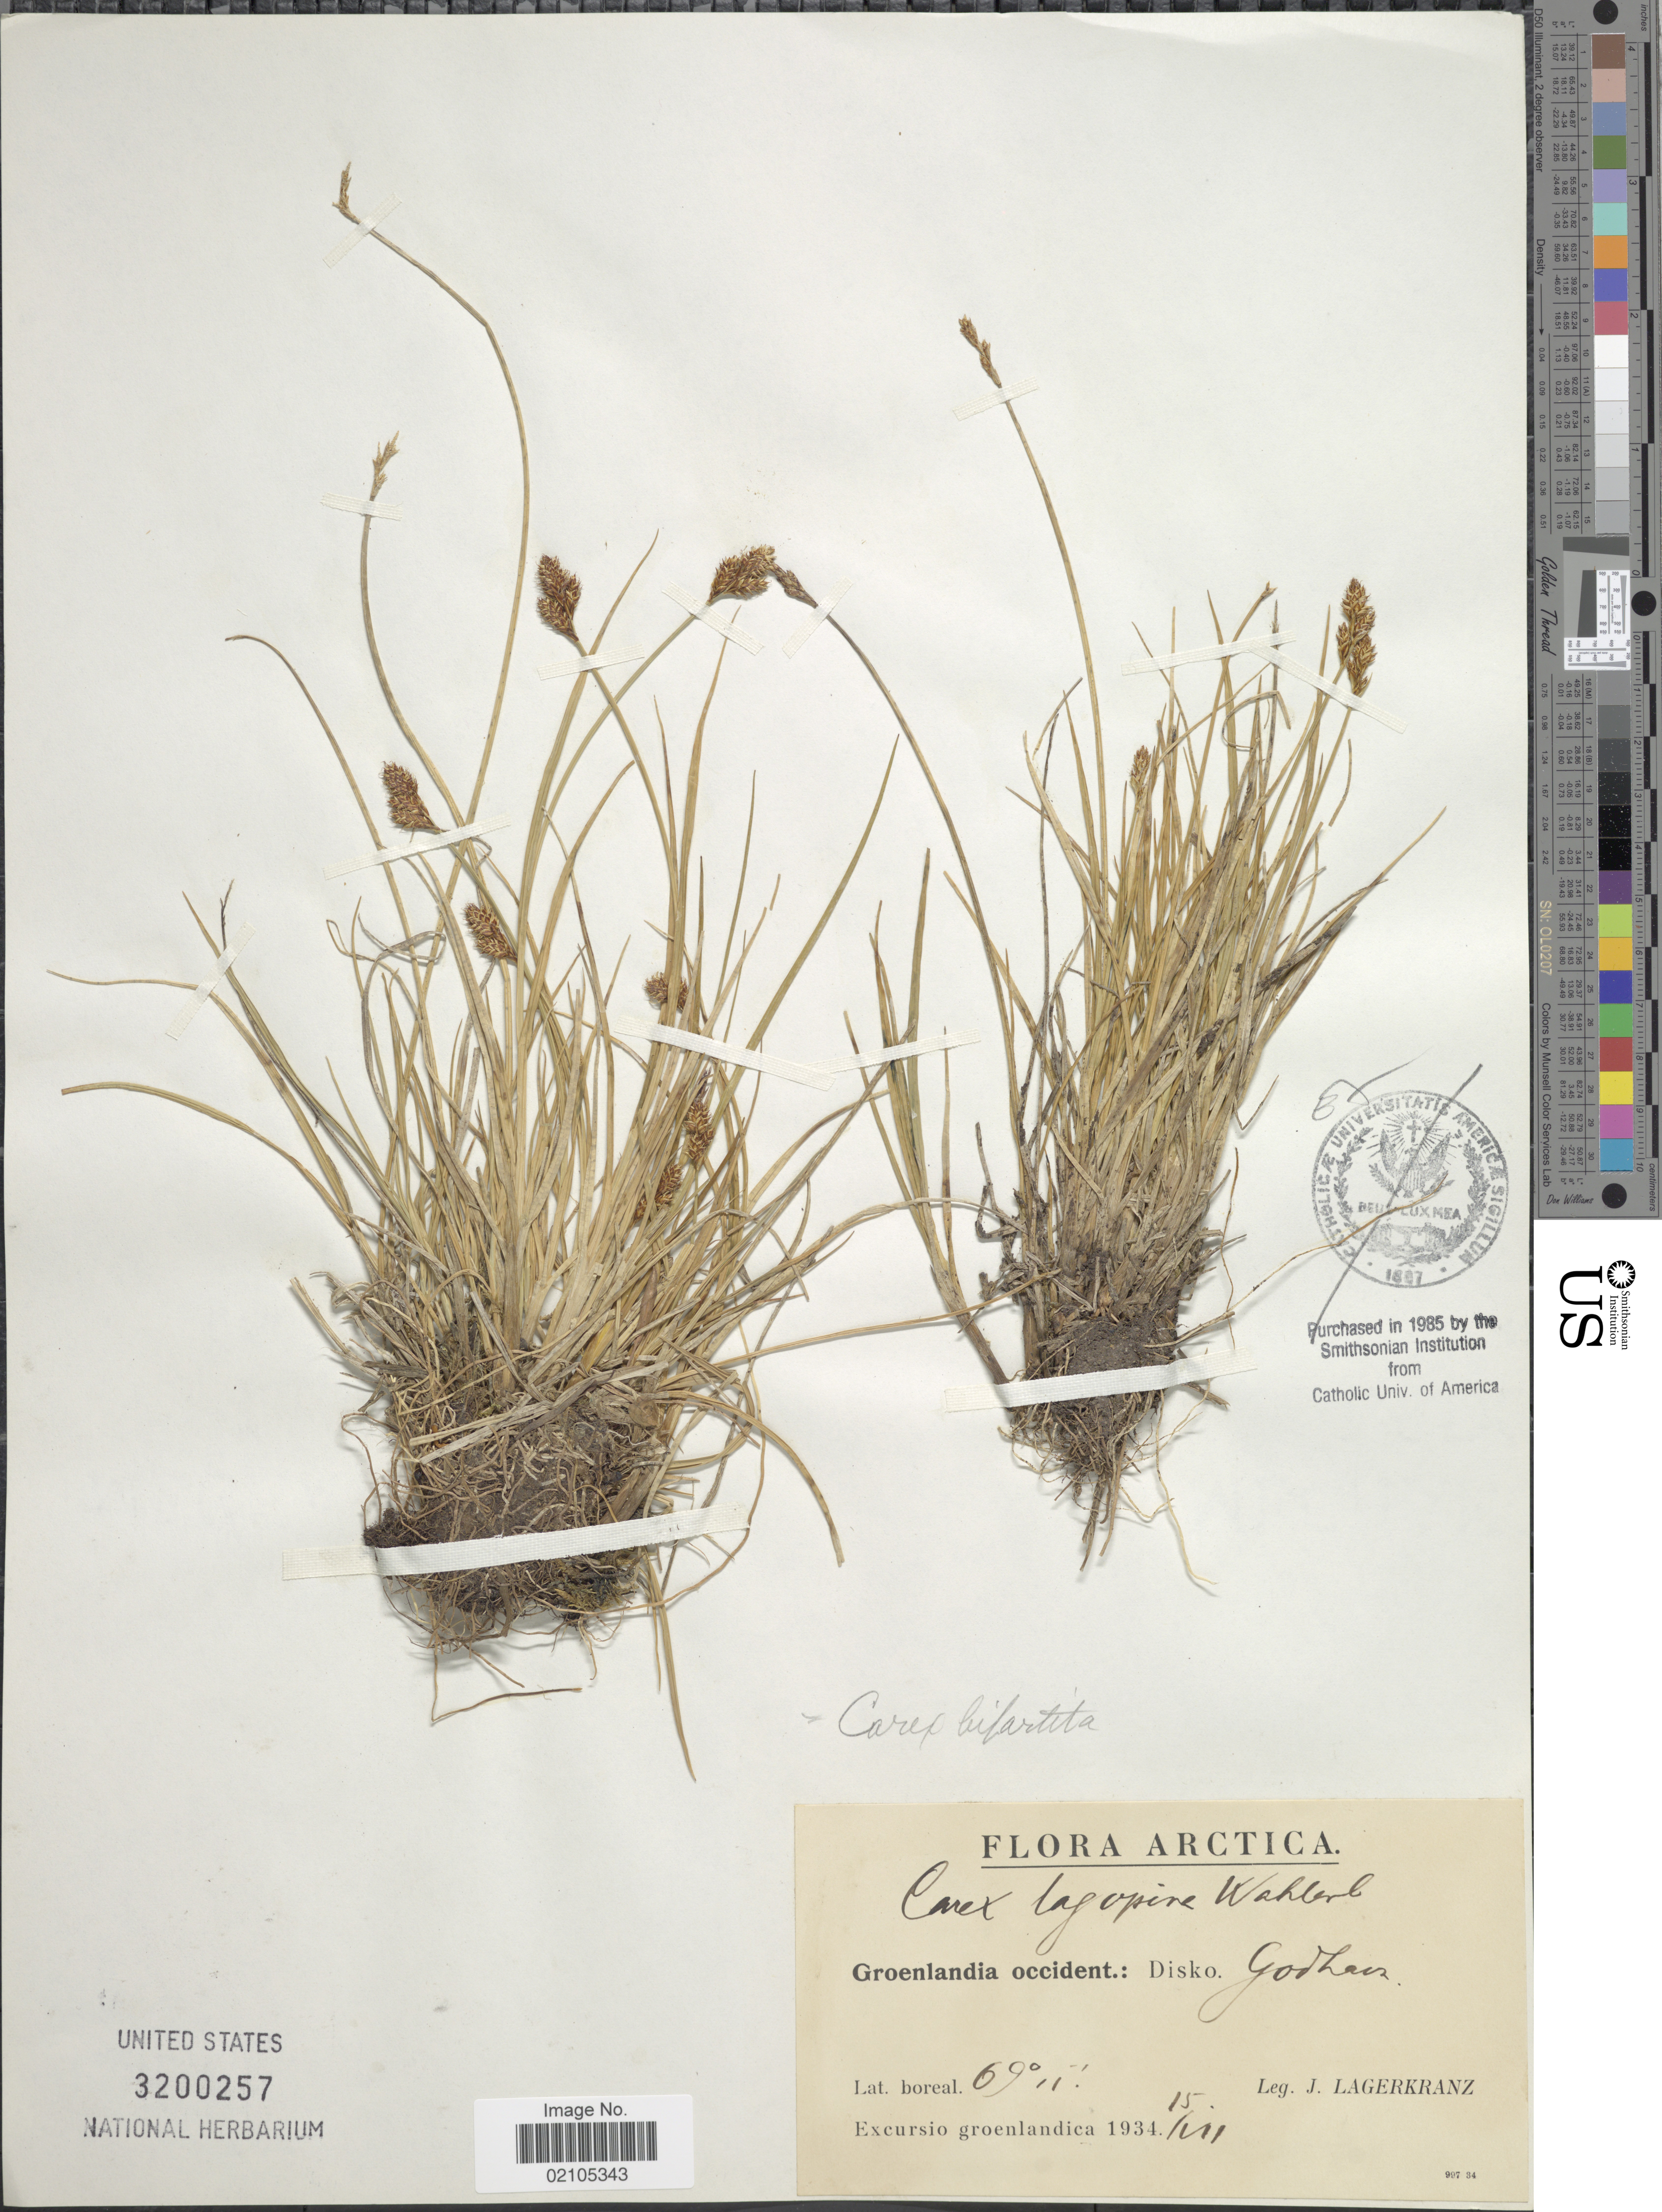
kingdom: Plantae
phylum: Tracheophyta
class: Liliopsida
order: Poales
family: Cyperaceae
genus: Carex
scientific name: Carex lachenalii subsp. lachenalii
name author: Schkuhr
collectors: J. Lagerkrantz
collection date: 1934-07-15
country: Greenland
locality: Groenlandia occident,: Disko God [illegible text], Arctica.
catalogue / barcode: US 3200257